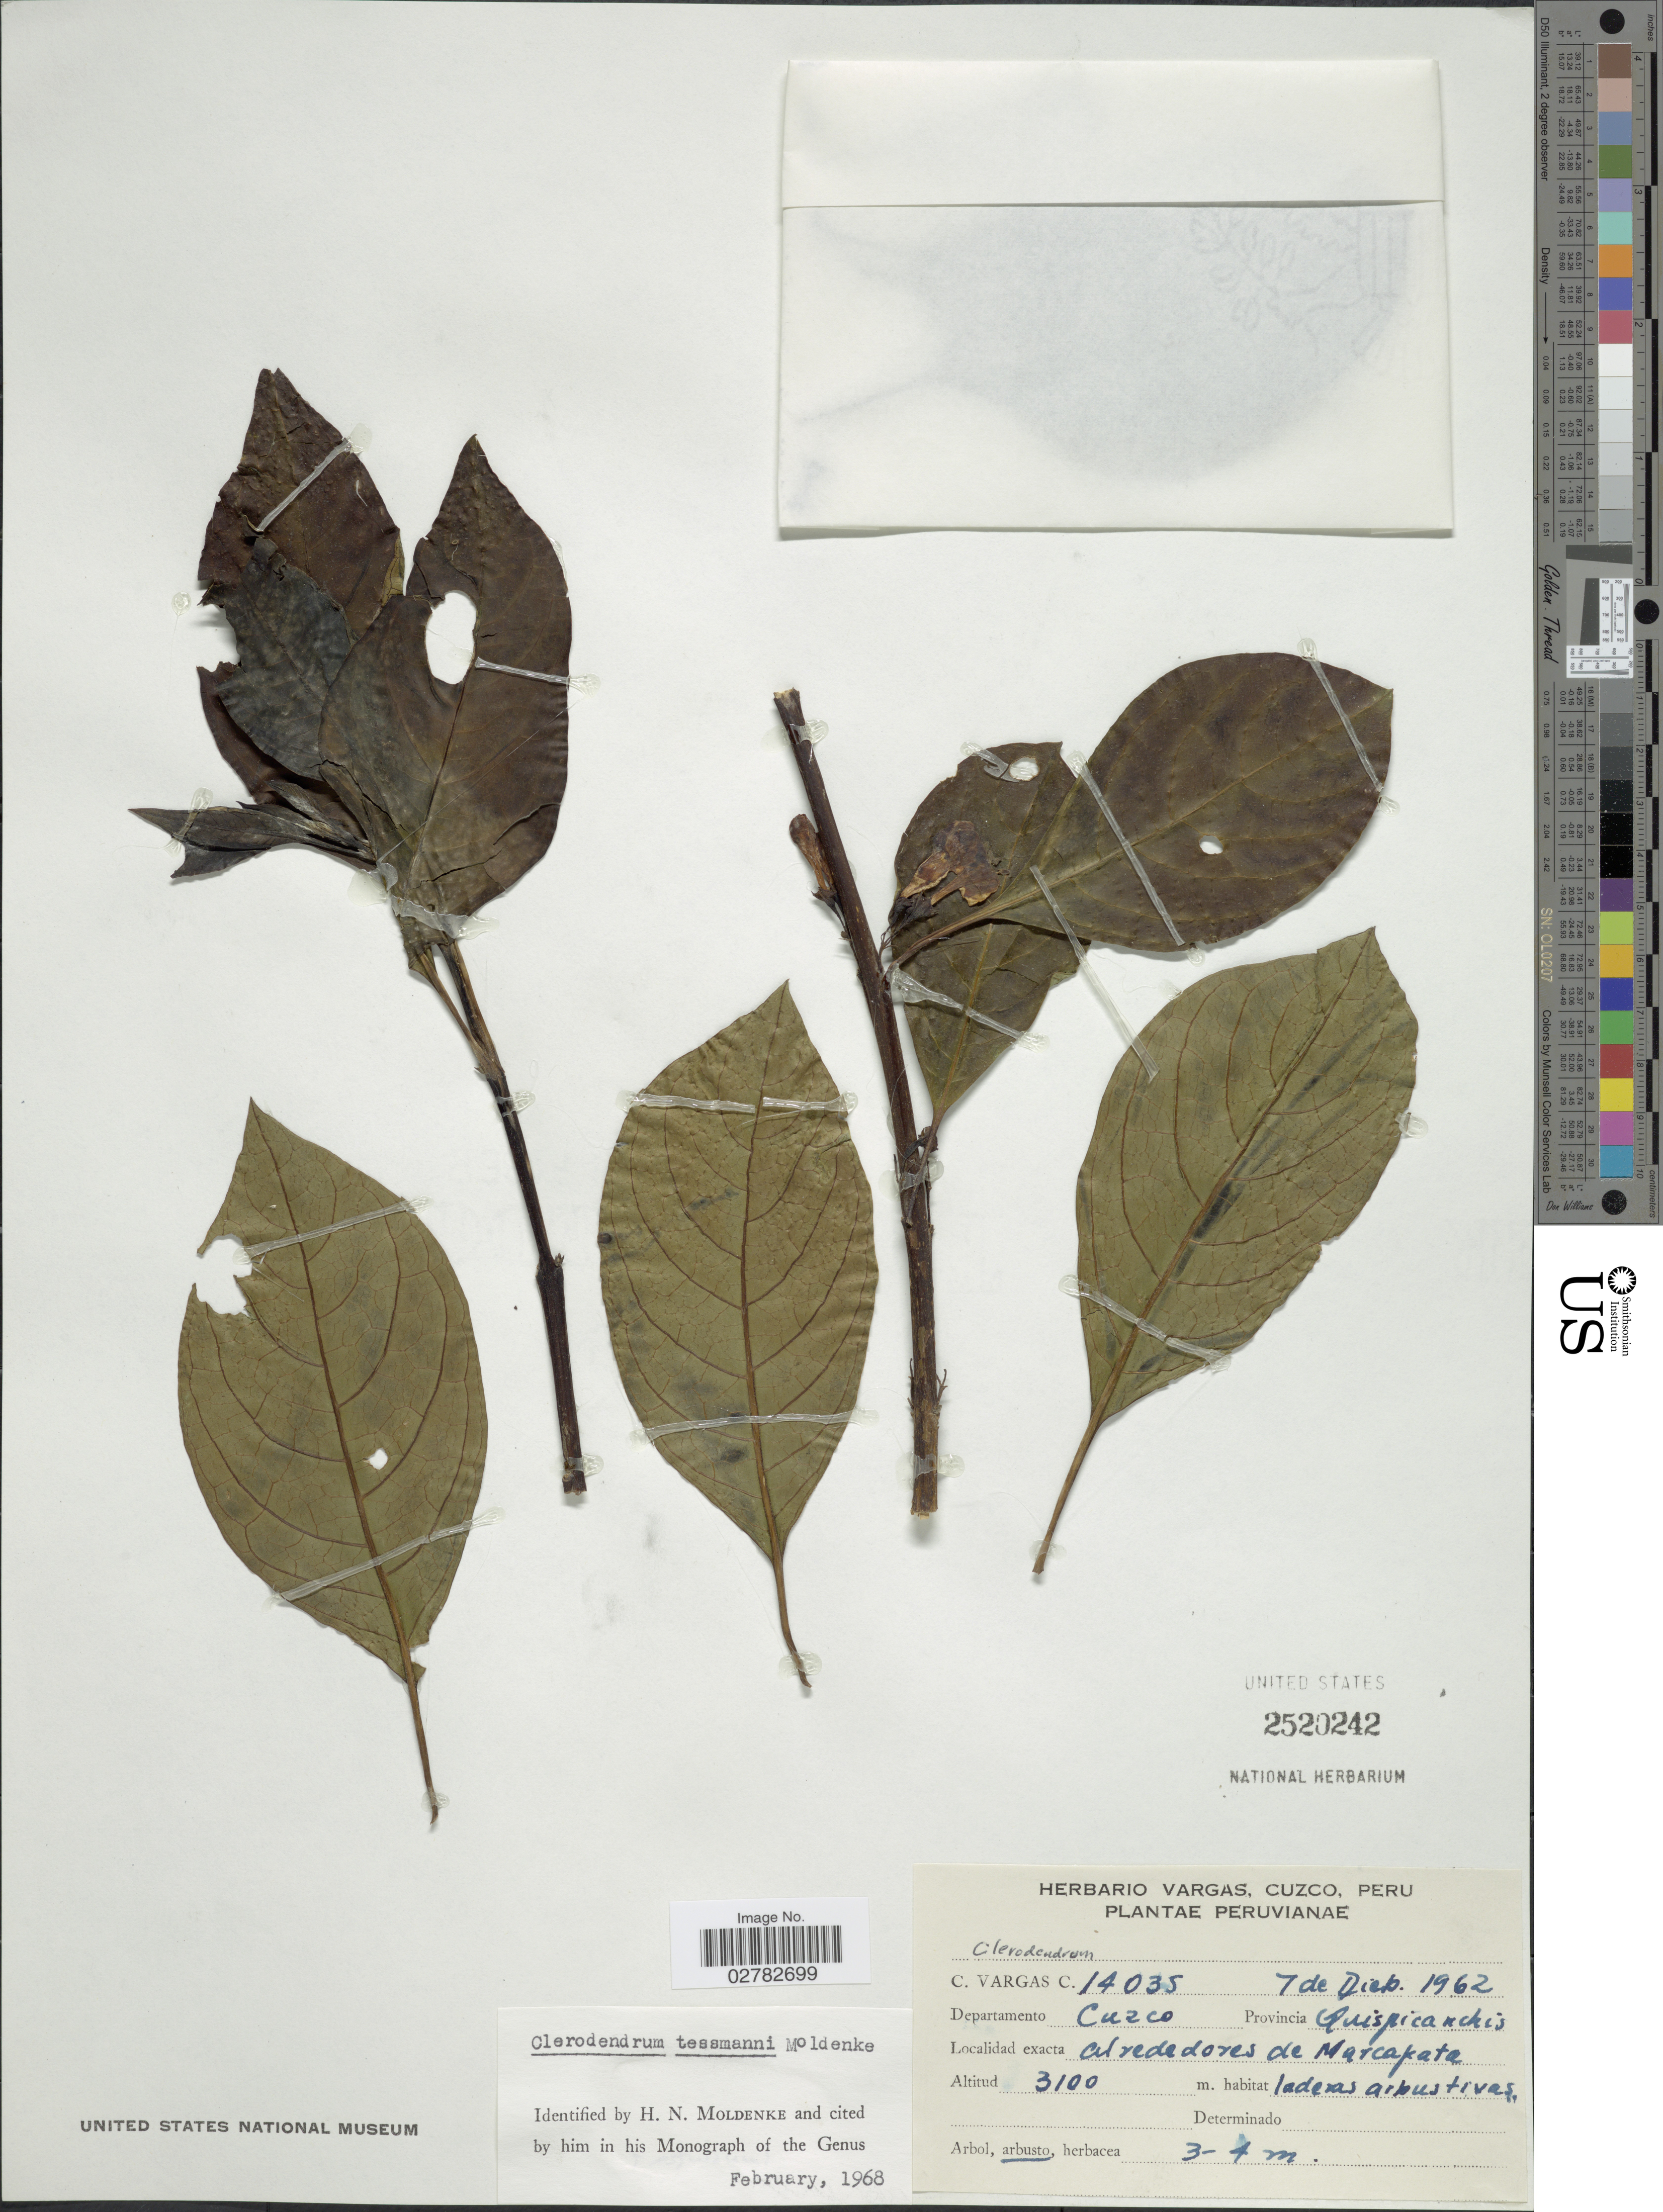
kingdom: Plantae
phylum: Tracheophyta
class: Magnoliopsida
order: Lamiales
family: Lamiaceae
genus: Clerodendrum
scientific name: Clerodendrum tessmannii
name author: Moldenke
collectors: C. Vargas Calderón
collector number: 14035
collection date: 1962-12-07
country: Peru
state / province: Cusco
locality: Peruvianæ. Departamento Cuzco. Provincia Quispicanchis, alrededores de Marcapata.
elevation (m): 3100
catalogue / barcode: US 2520242